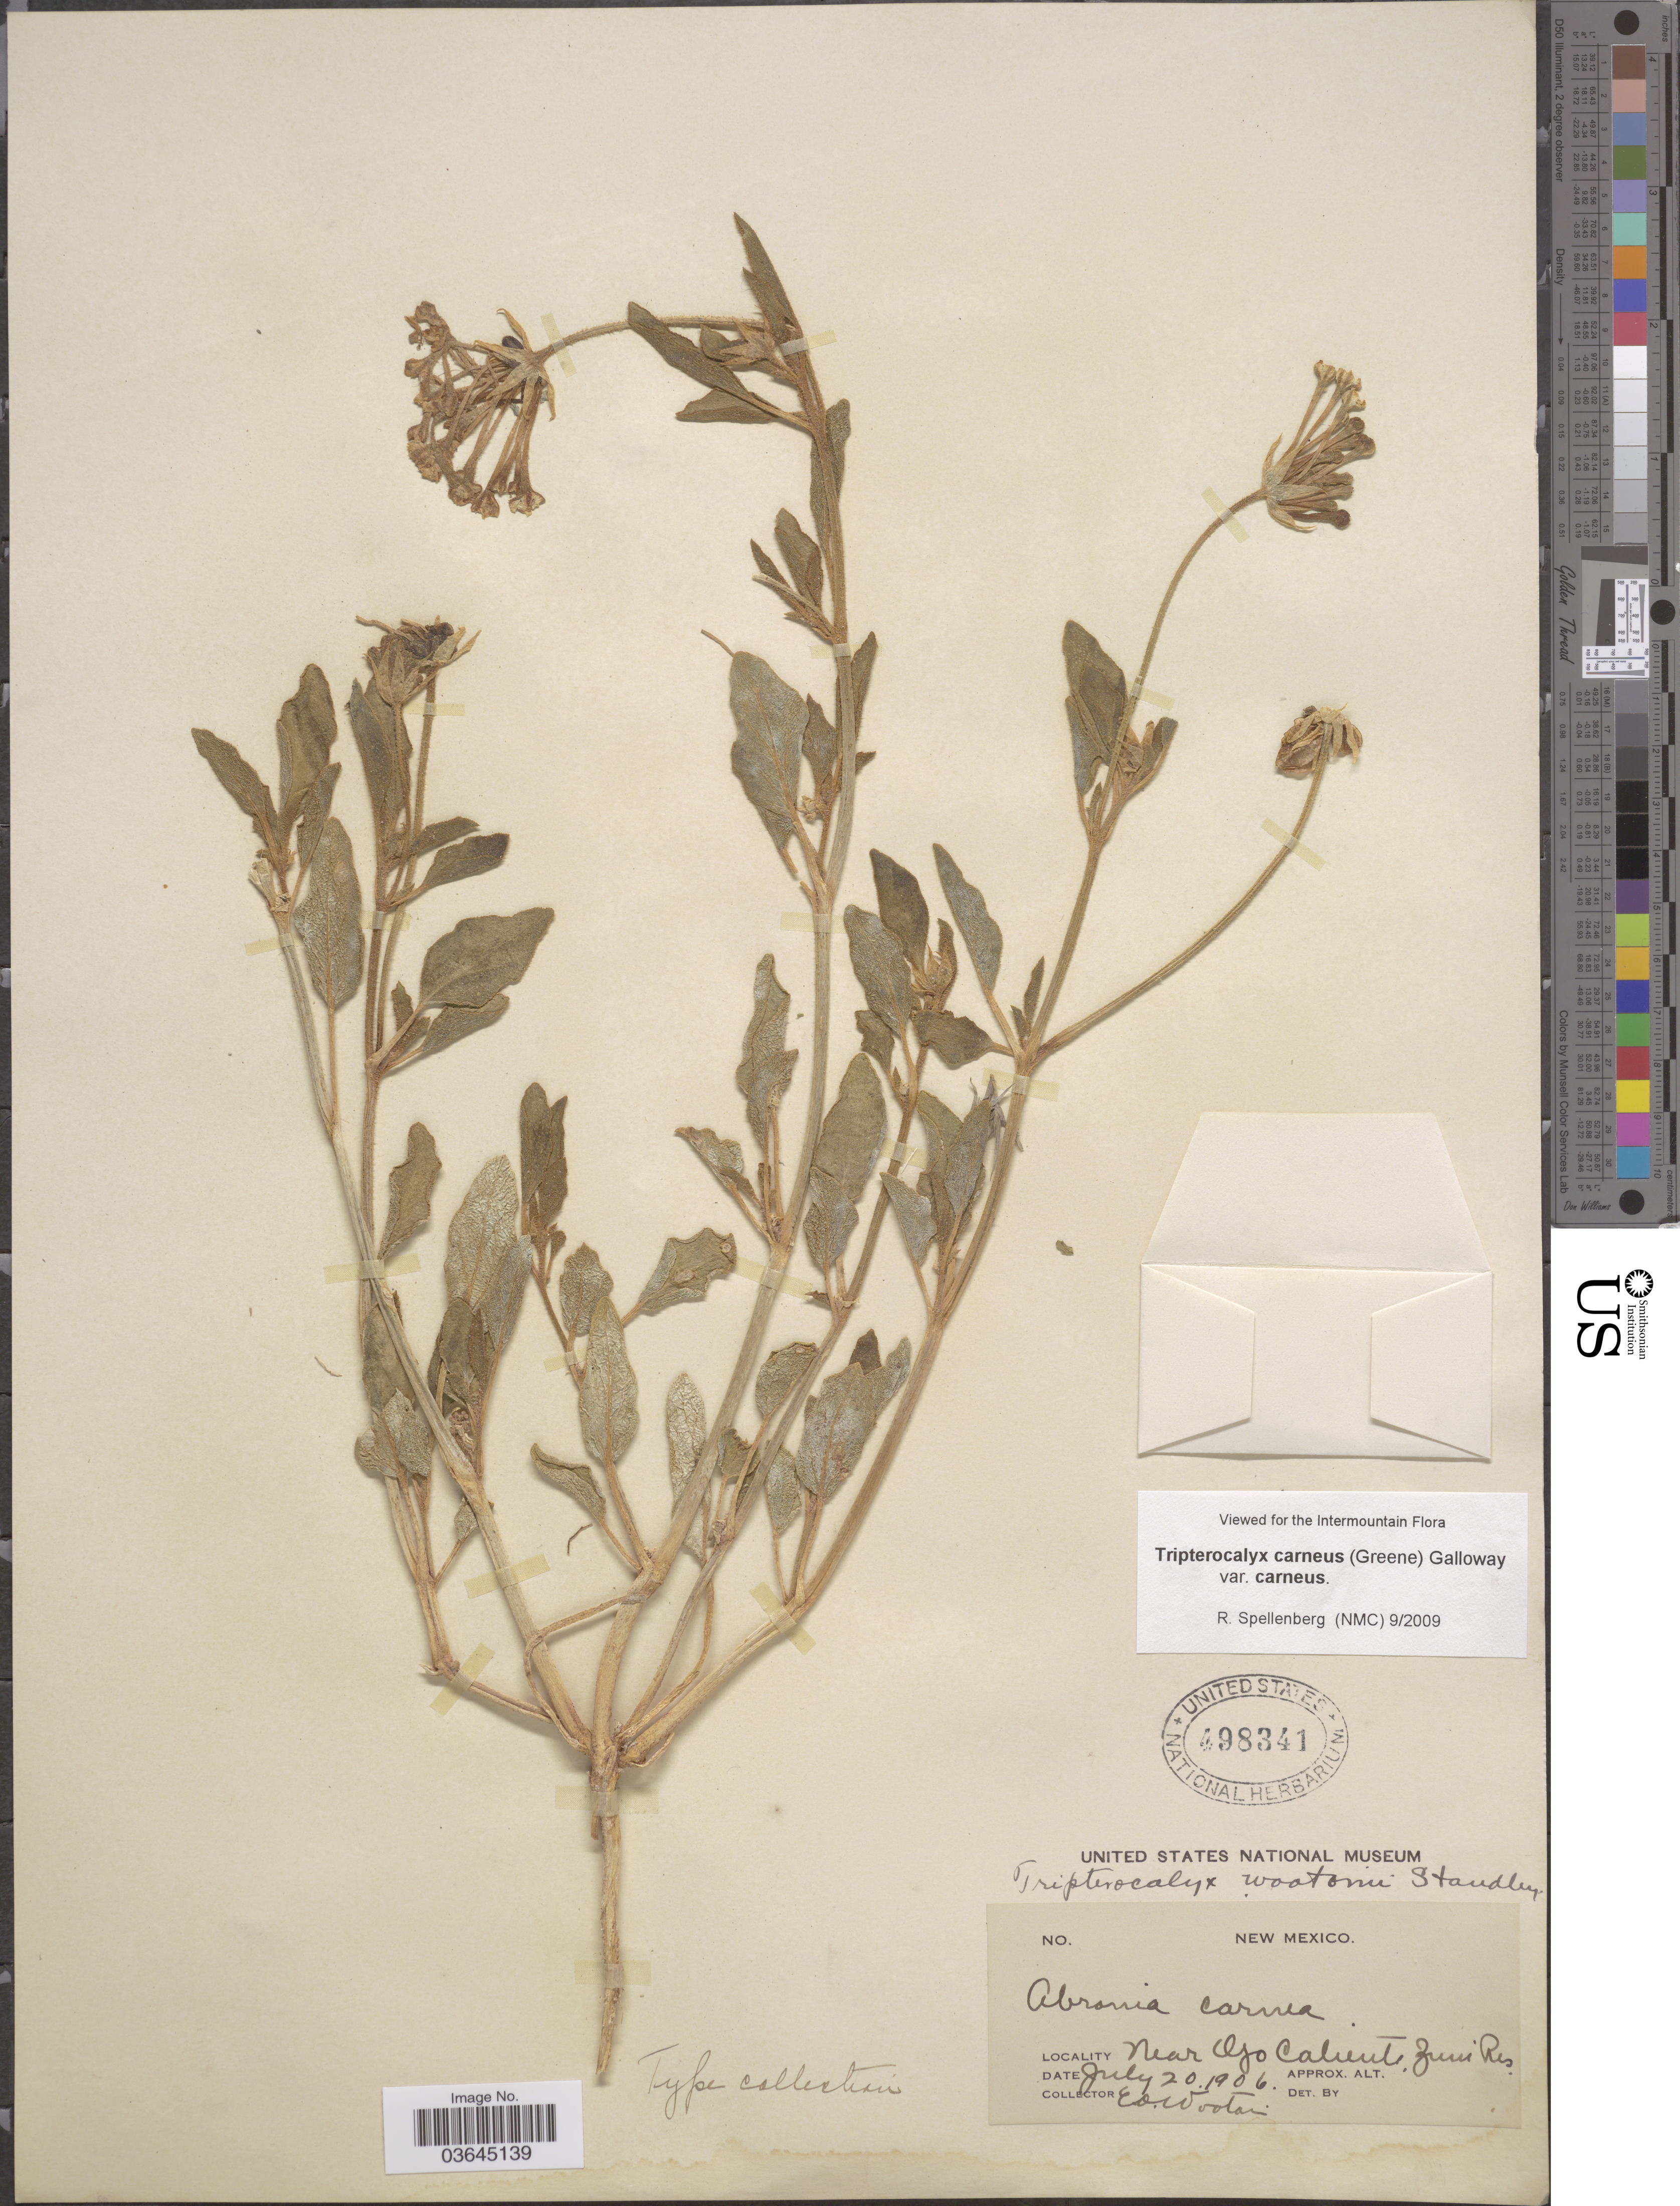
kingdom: Plantae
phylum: Tracheophyta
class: Magnoliopsida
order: Caryophyllales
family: Nyctaginaceae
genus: Tripterocalyx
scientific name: Tripterocalyx carneus var. carneus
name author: (Greene) L.A. Galloway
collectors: E. O. Wooton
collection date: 1906-07-20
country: United States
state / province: New Mexico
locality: Near Ojo Caliente Zuni Res.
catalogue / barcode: US 498341